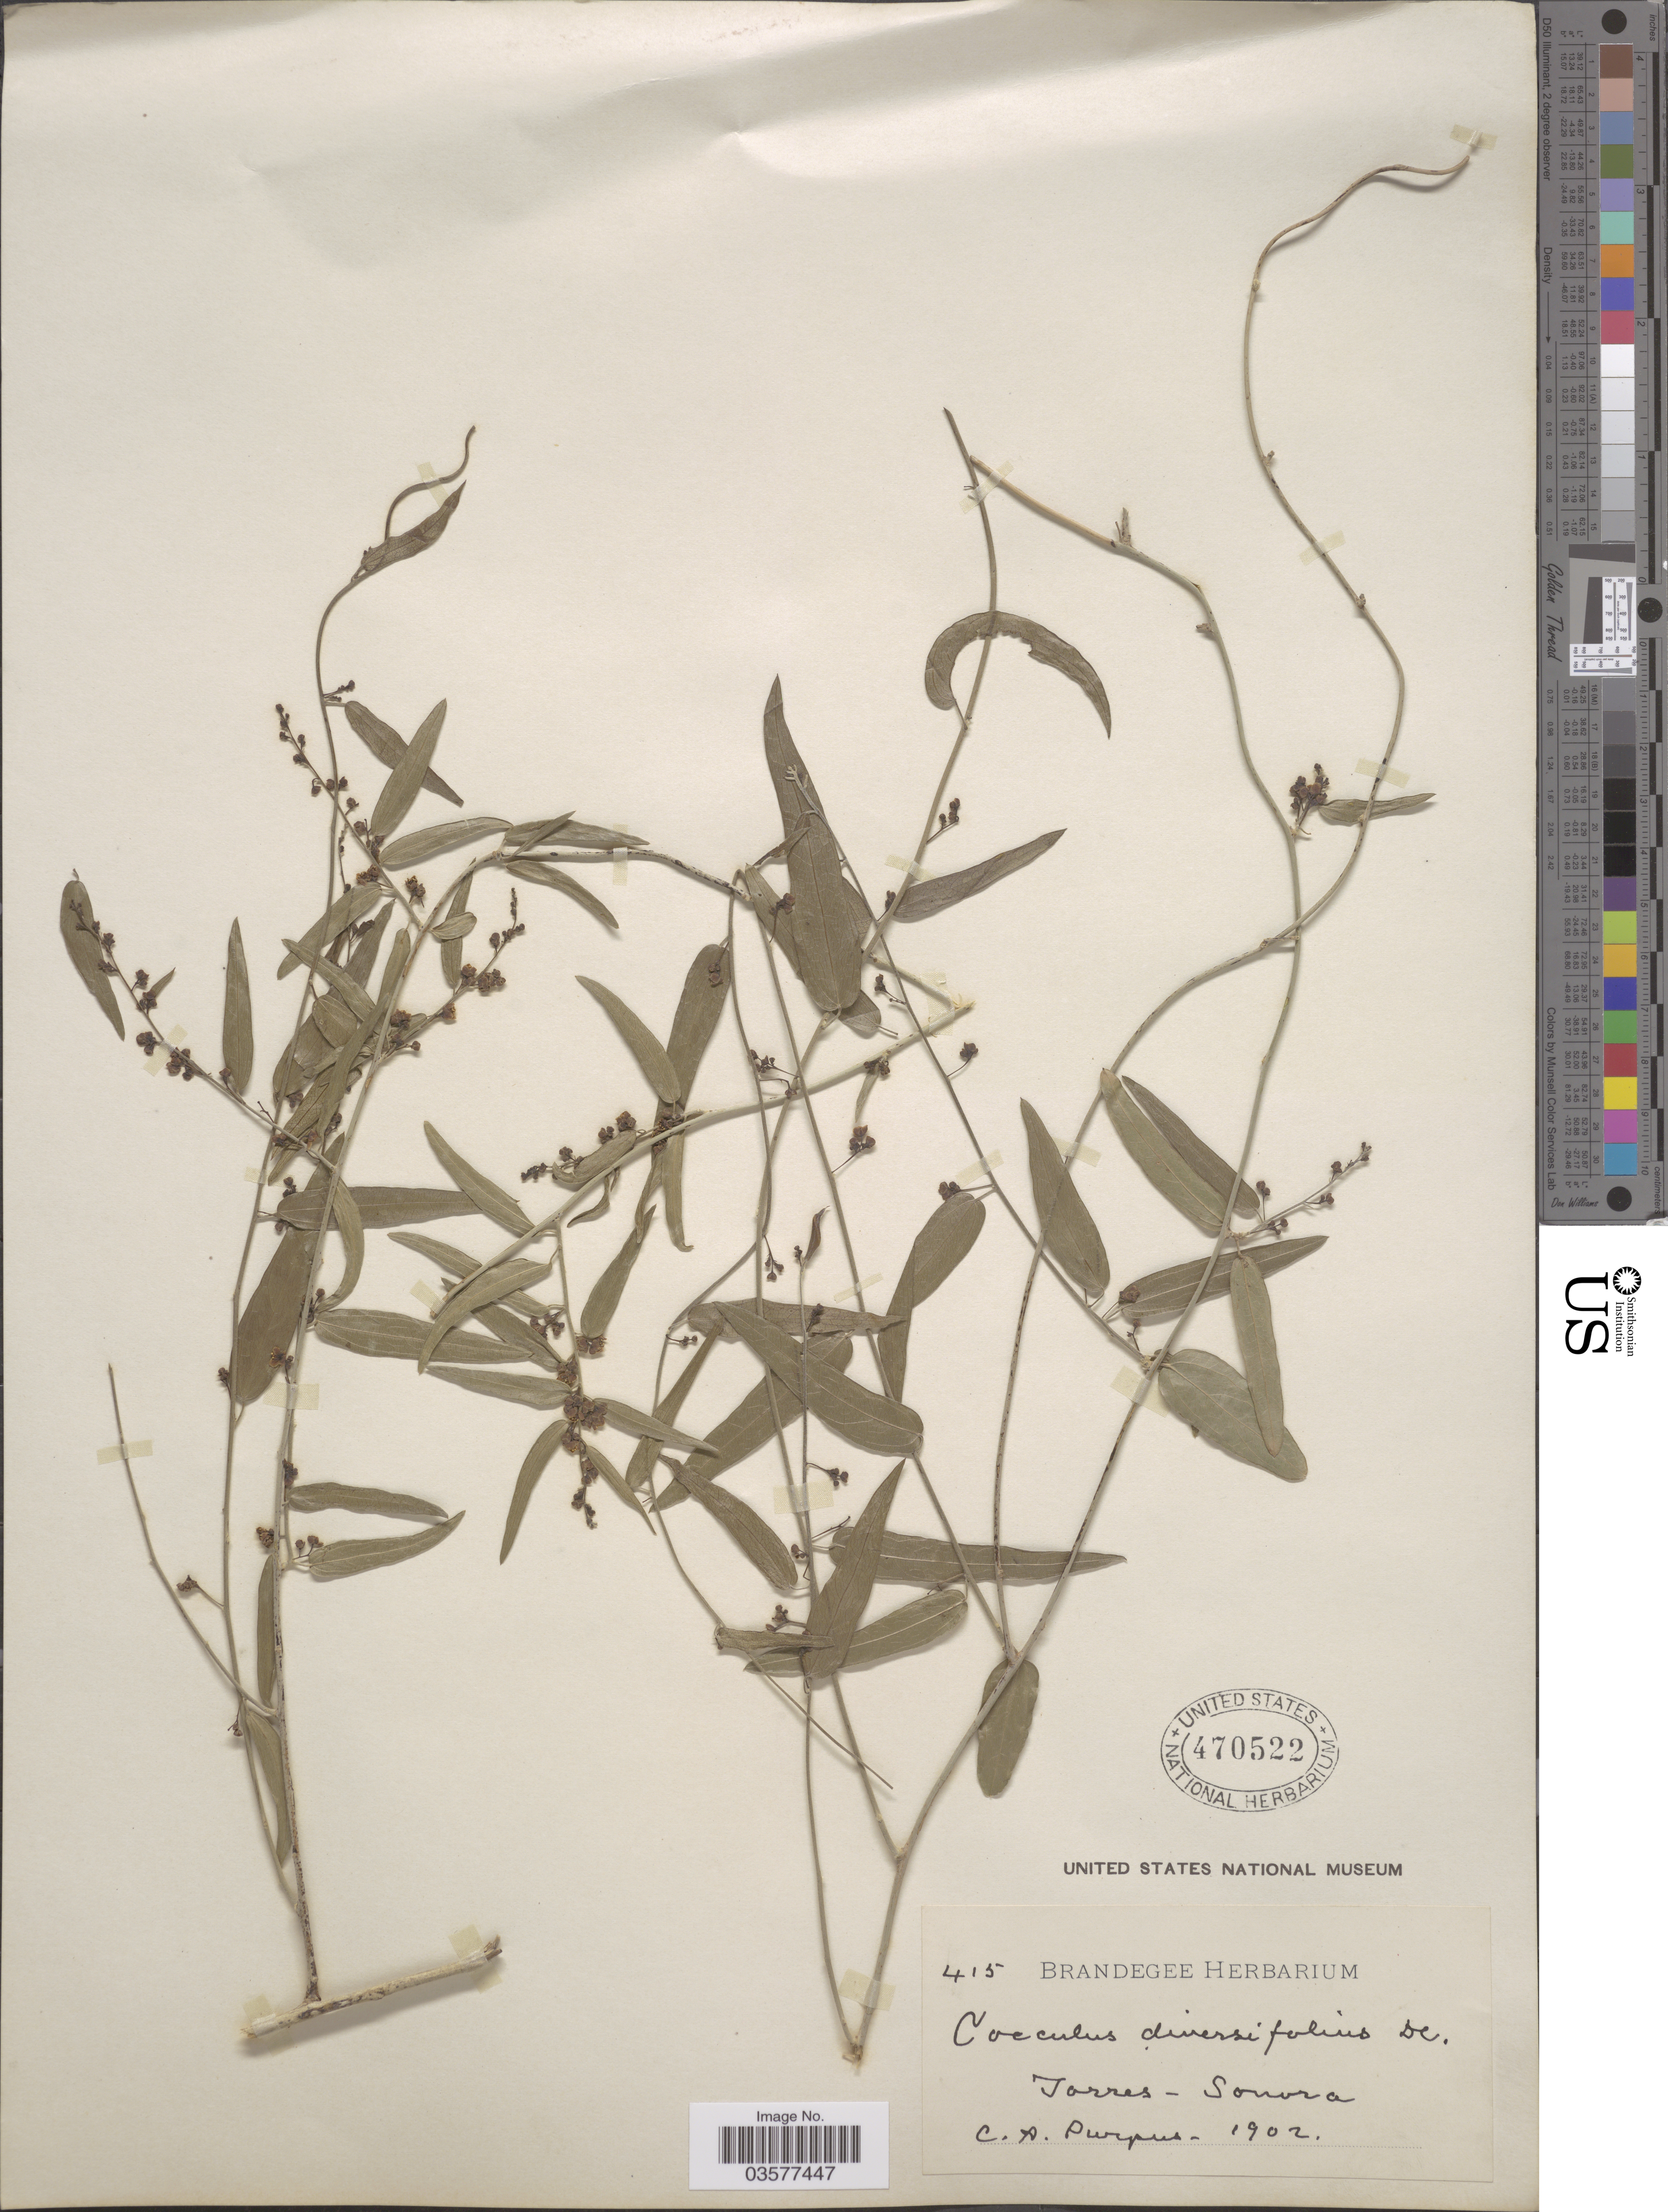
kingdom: Plantae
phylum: Tracheophyta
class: Magnoliopsida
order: Ranunculales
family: Menispermaceae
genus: Cocculus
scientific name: Cocculus diversifolius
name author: DC.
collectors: C. A. Purpus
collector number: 415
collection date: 1902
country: Mexico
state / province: Sonora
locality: Torres.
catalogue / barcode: US 470522